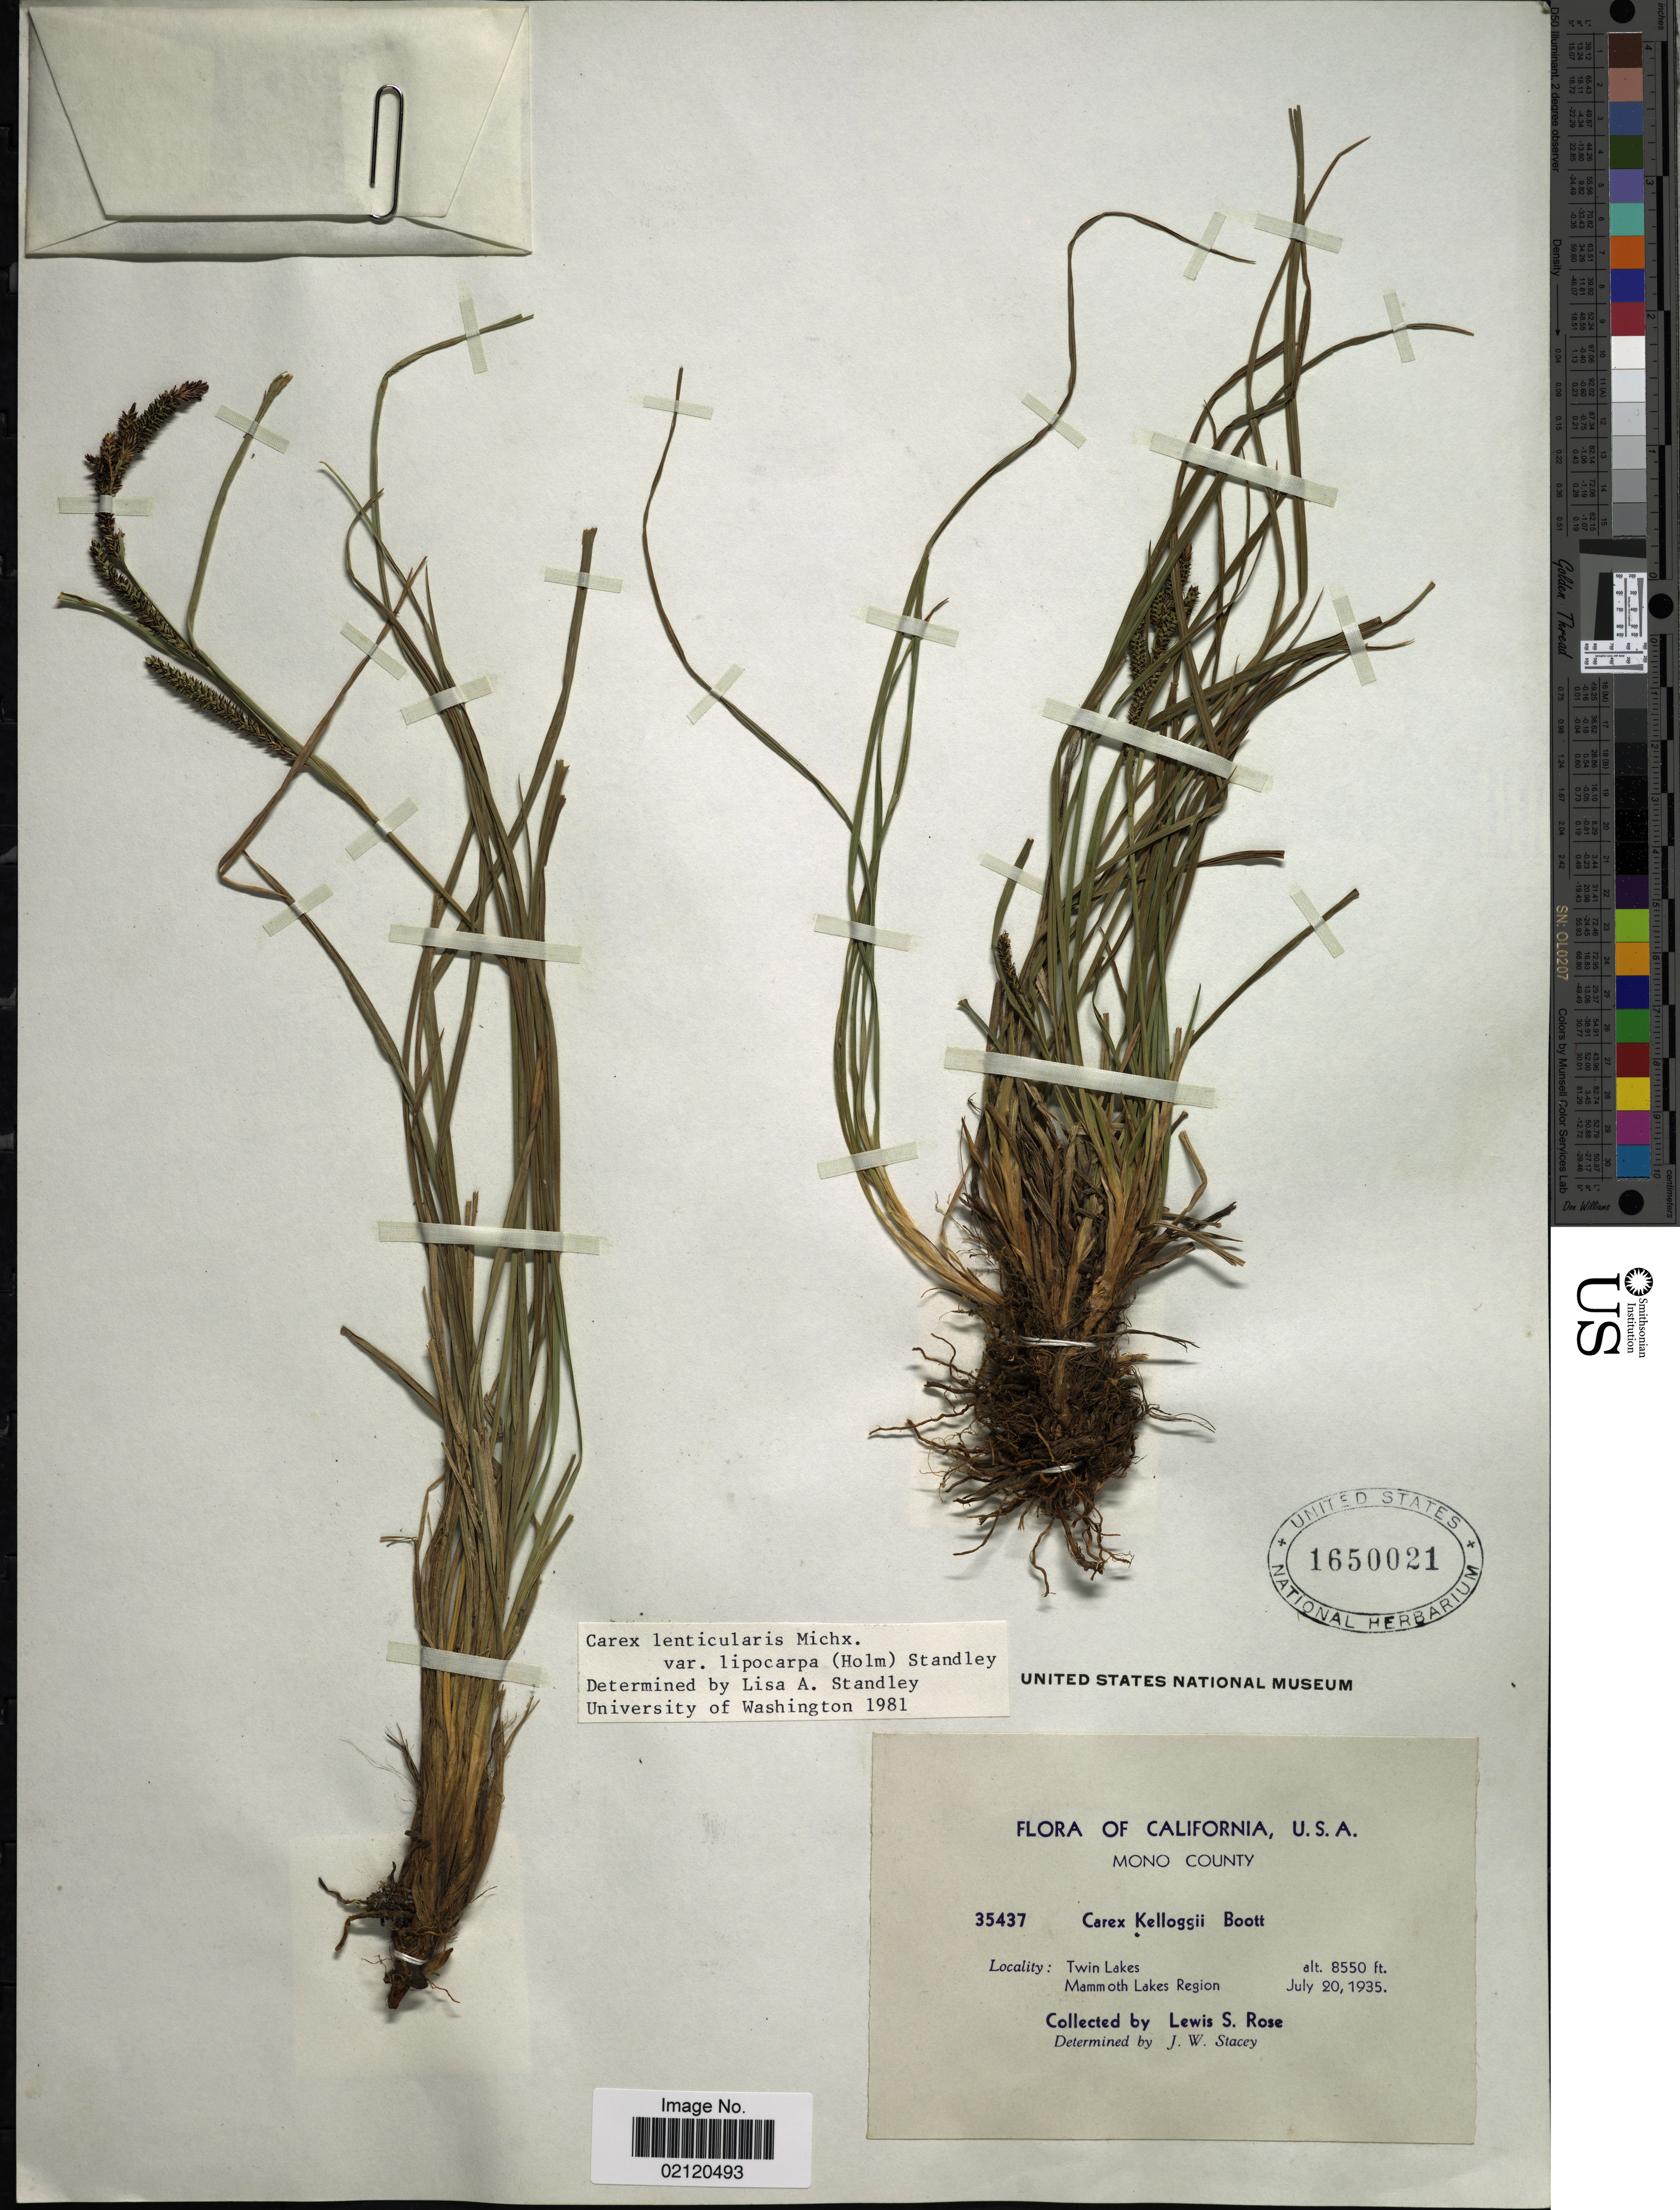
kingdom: Plantae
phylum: Tracheophyta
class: Liliopsida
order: Poales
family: Cyperaceae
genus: Carex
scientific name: Carex kelloggii var. kelloggii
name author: W. Boott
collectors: L. S. Rose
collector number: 35437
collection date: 1935-07-20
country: United States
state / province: California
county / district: Mono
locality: Mono County, Twin Lakes, Mammoth Lakes Region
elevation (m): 2606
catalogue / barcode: US 1650021